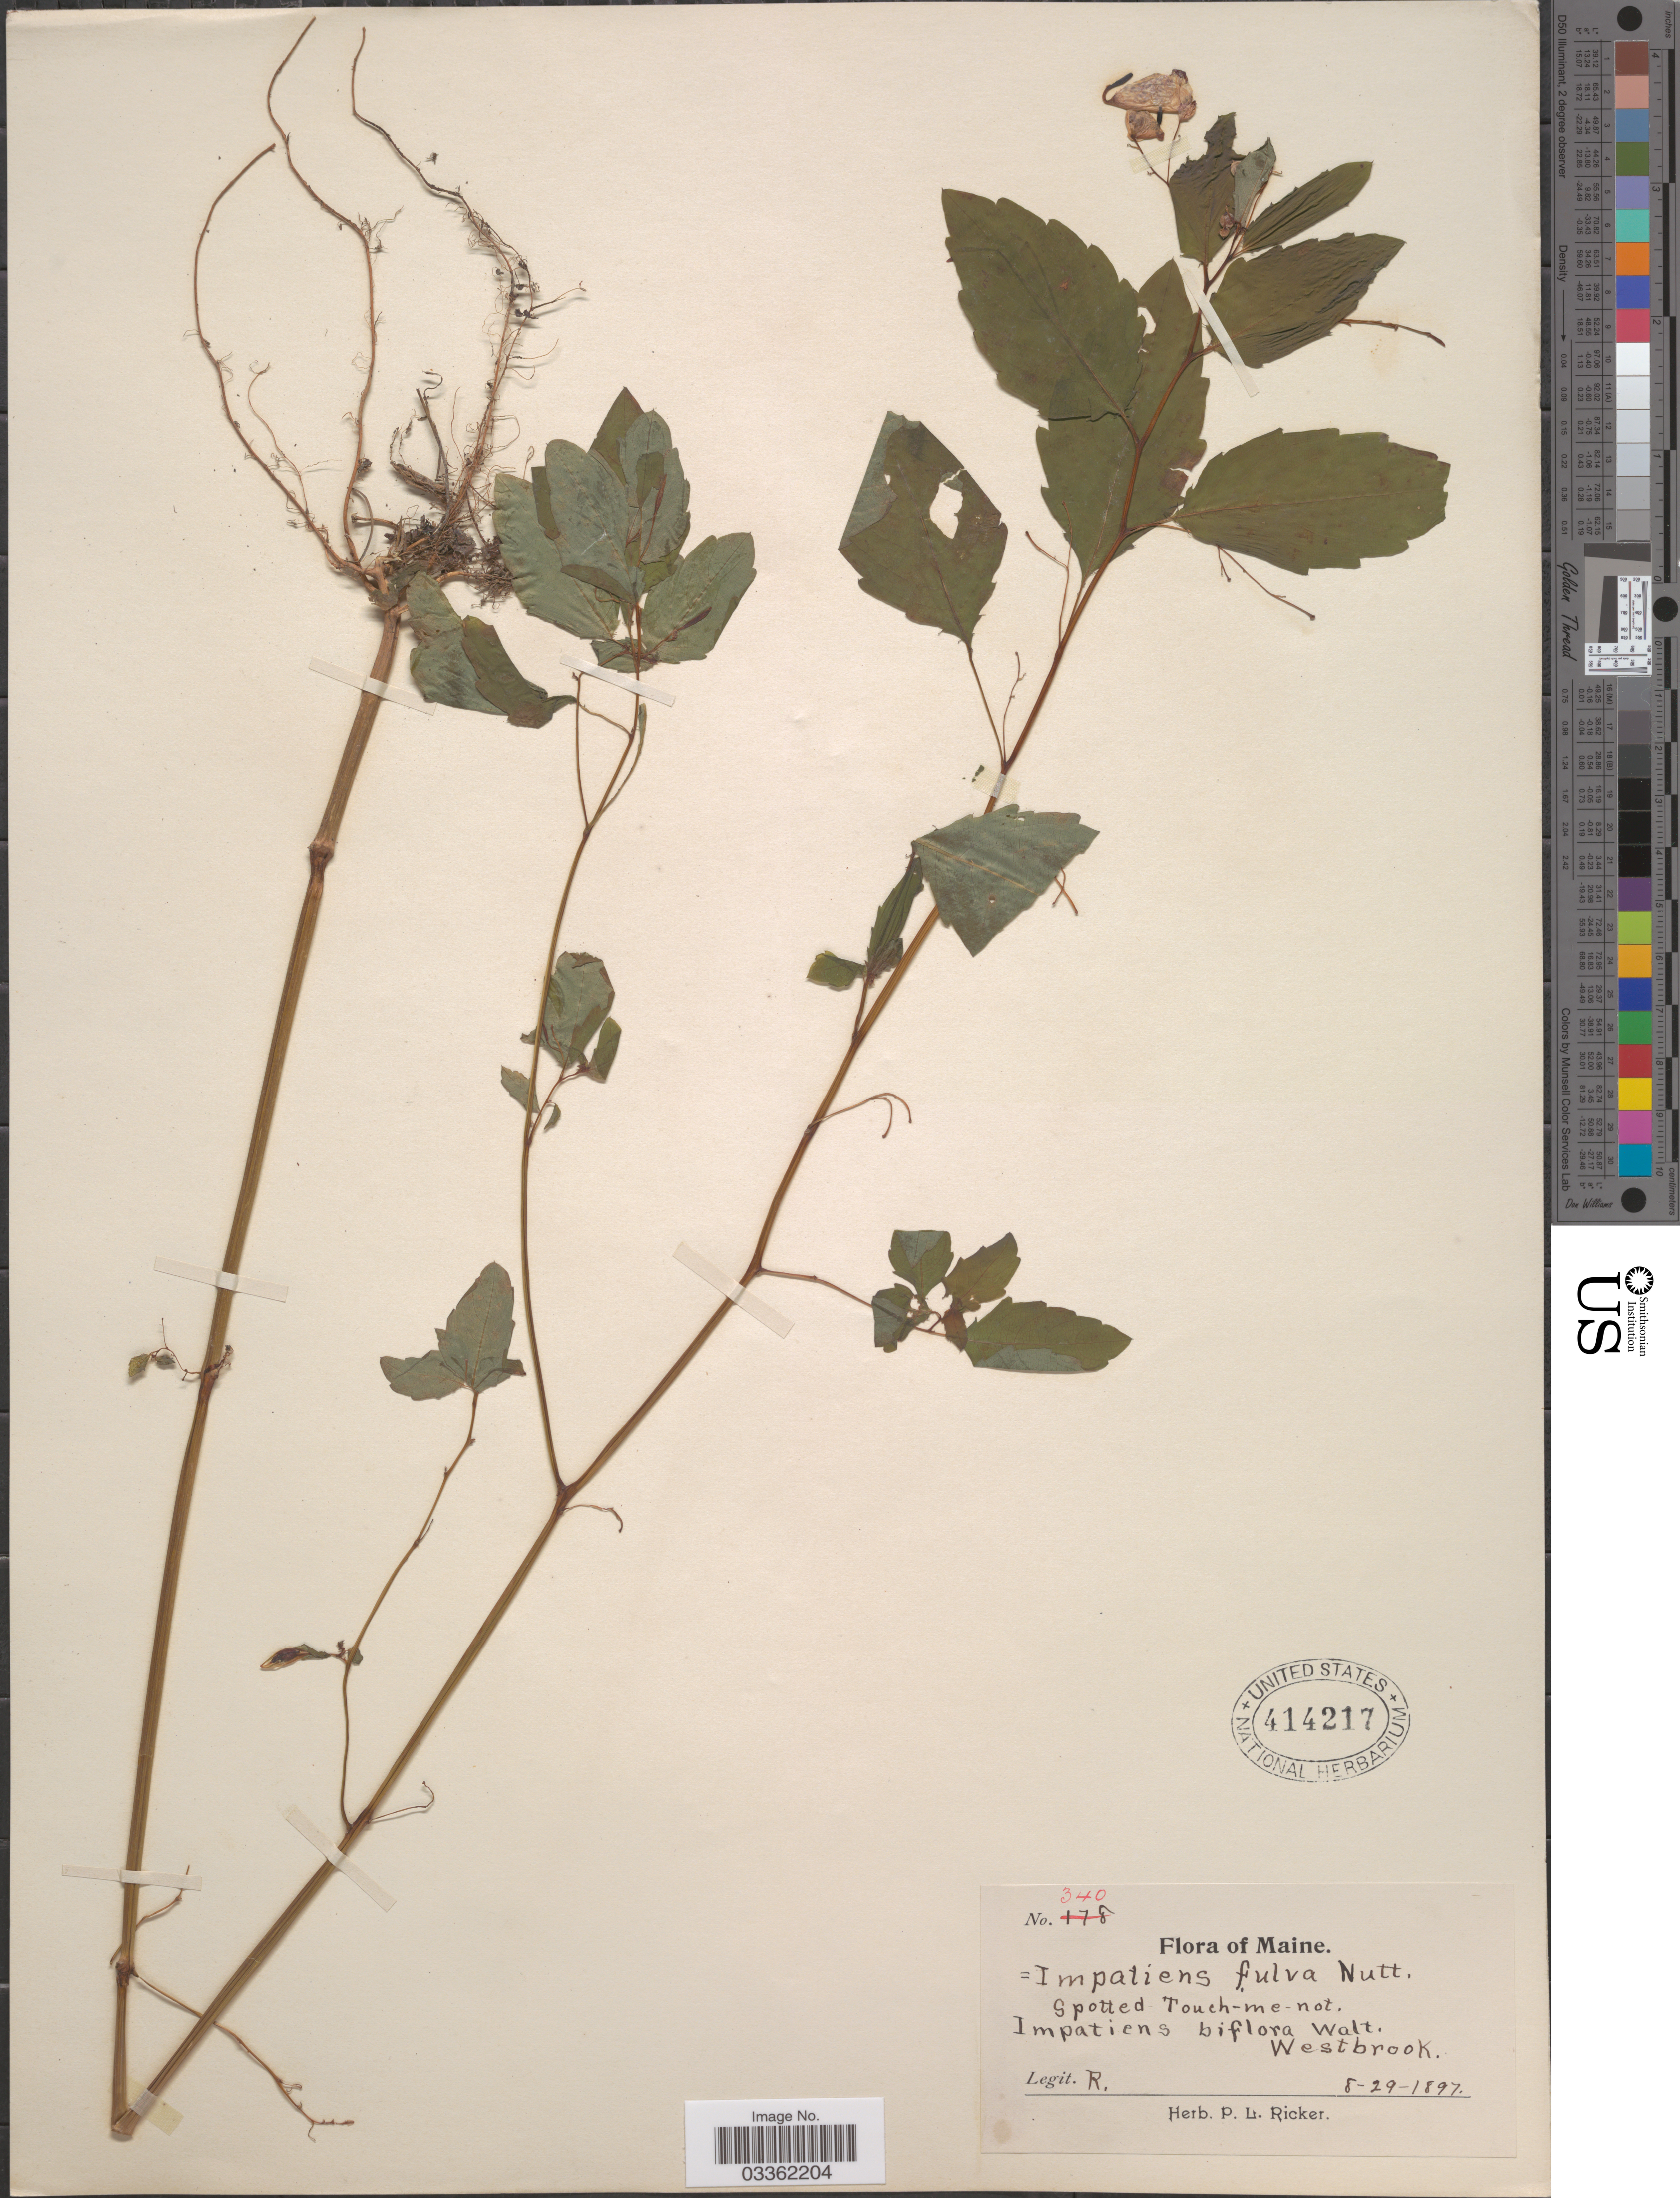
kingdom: Plantae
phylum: Tracheophyta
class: Magnoliopsida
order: Ericales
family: Balsaminaceae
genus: Impatiens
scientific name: Impatiens capensis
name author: Meerb.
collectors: P. Ricker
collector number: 340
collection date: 1897-08-29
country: United States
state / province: Maine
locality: Westbrook.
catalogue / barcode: US 414217